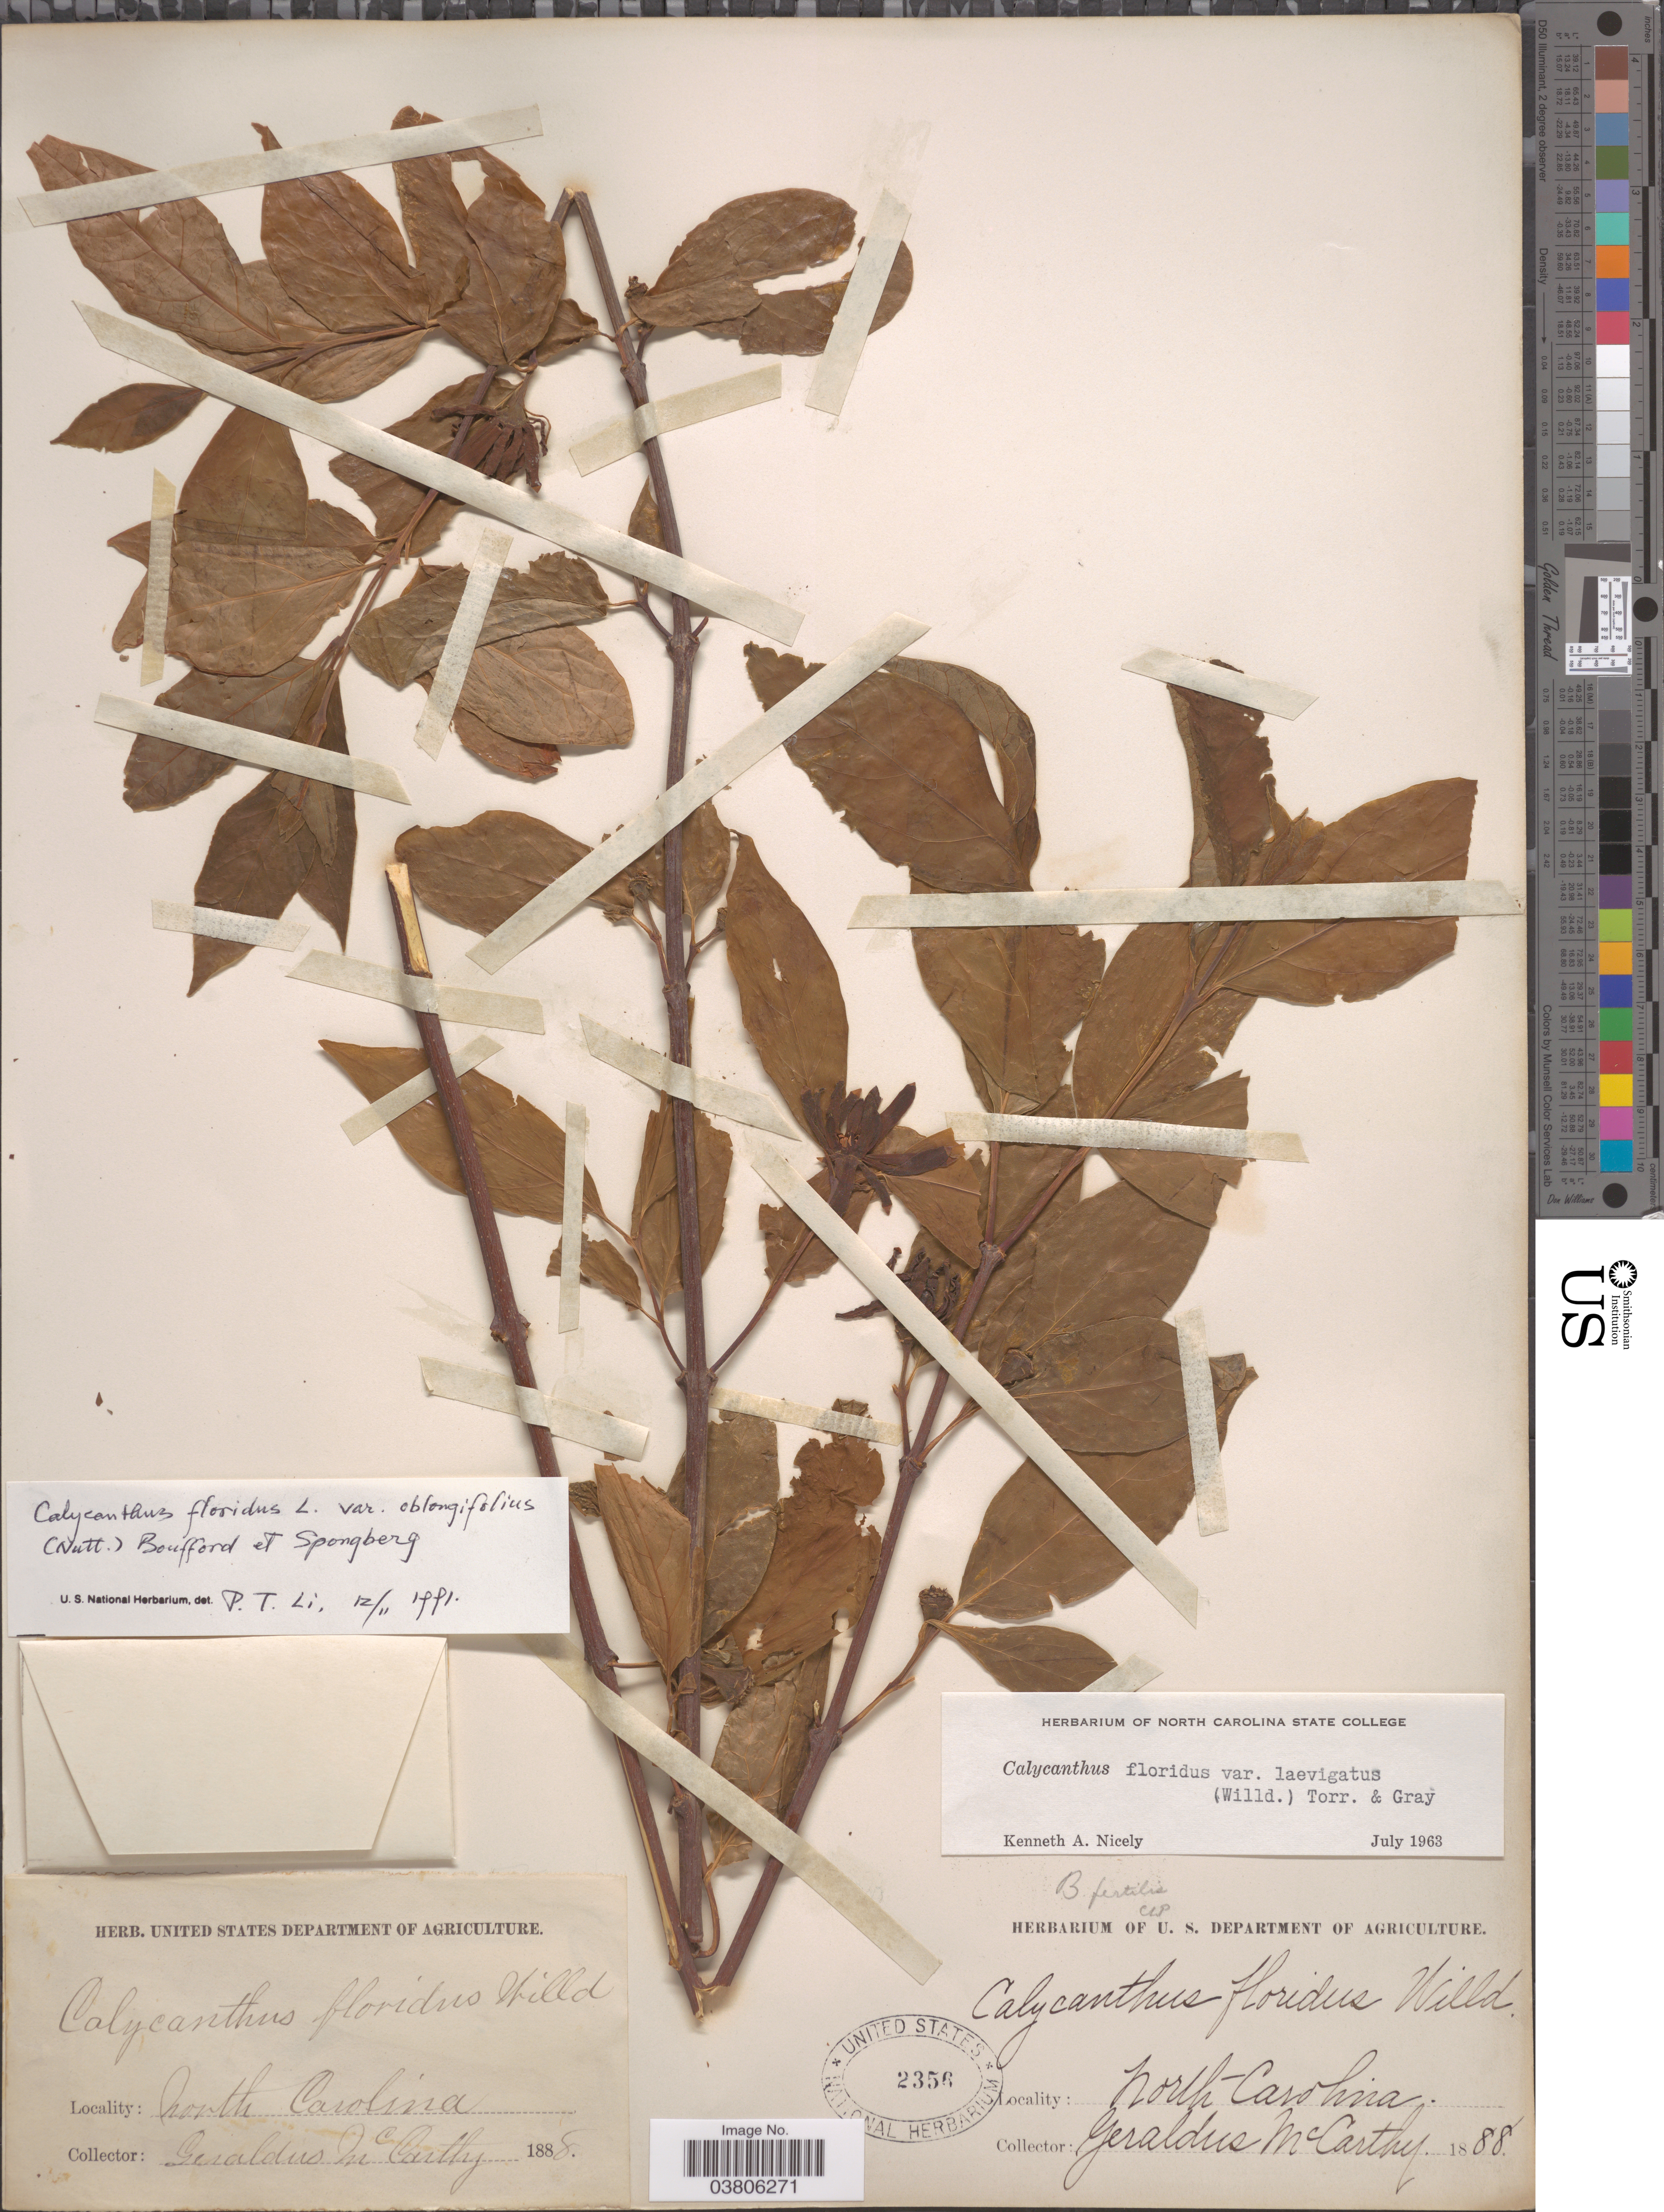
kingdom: Plantae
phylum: Tracheophyta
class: Magnoliopsida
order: Laurales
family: Calycanthaceae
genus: Calycanthus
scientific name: Calycanthus floridus var. laevigatus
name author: (Willd.) Torr. & A. Gray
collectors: M. McCarthy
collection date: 1888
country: United States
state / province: North Carolina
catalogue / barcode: US 2356